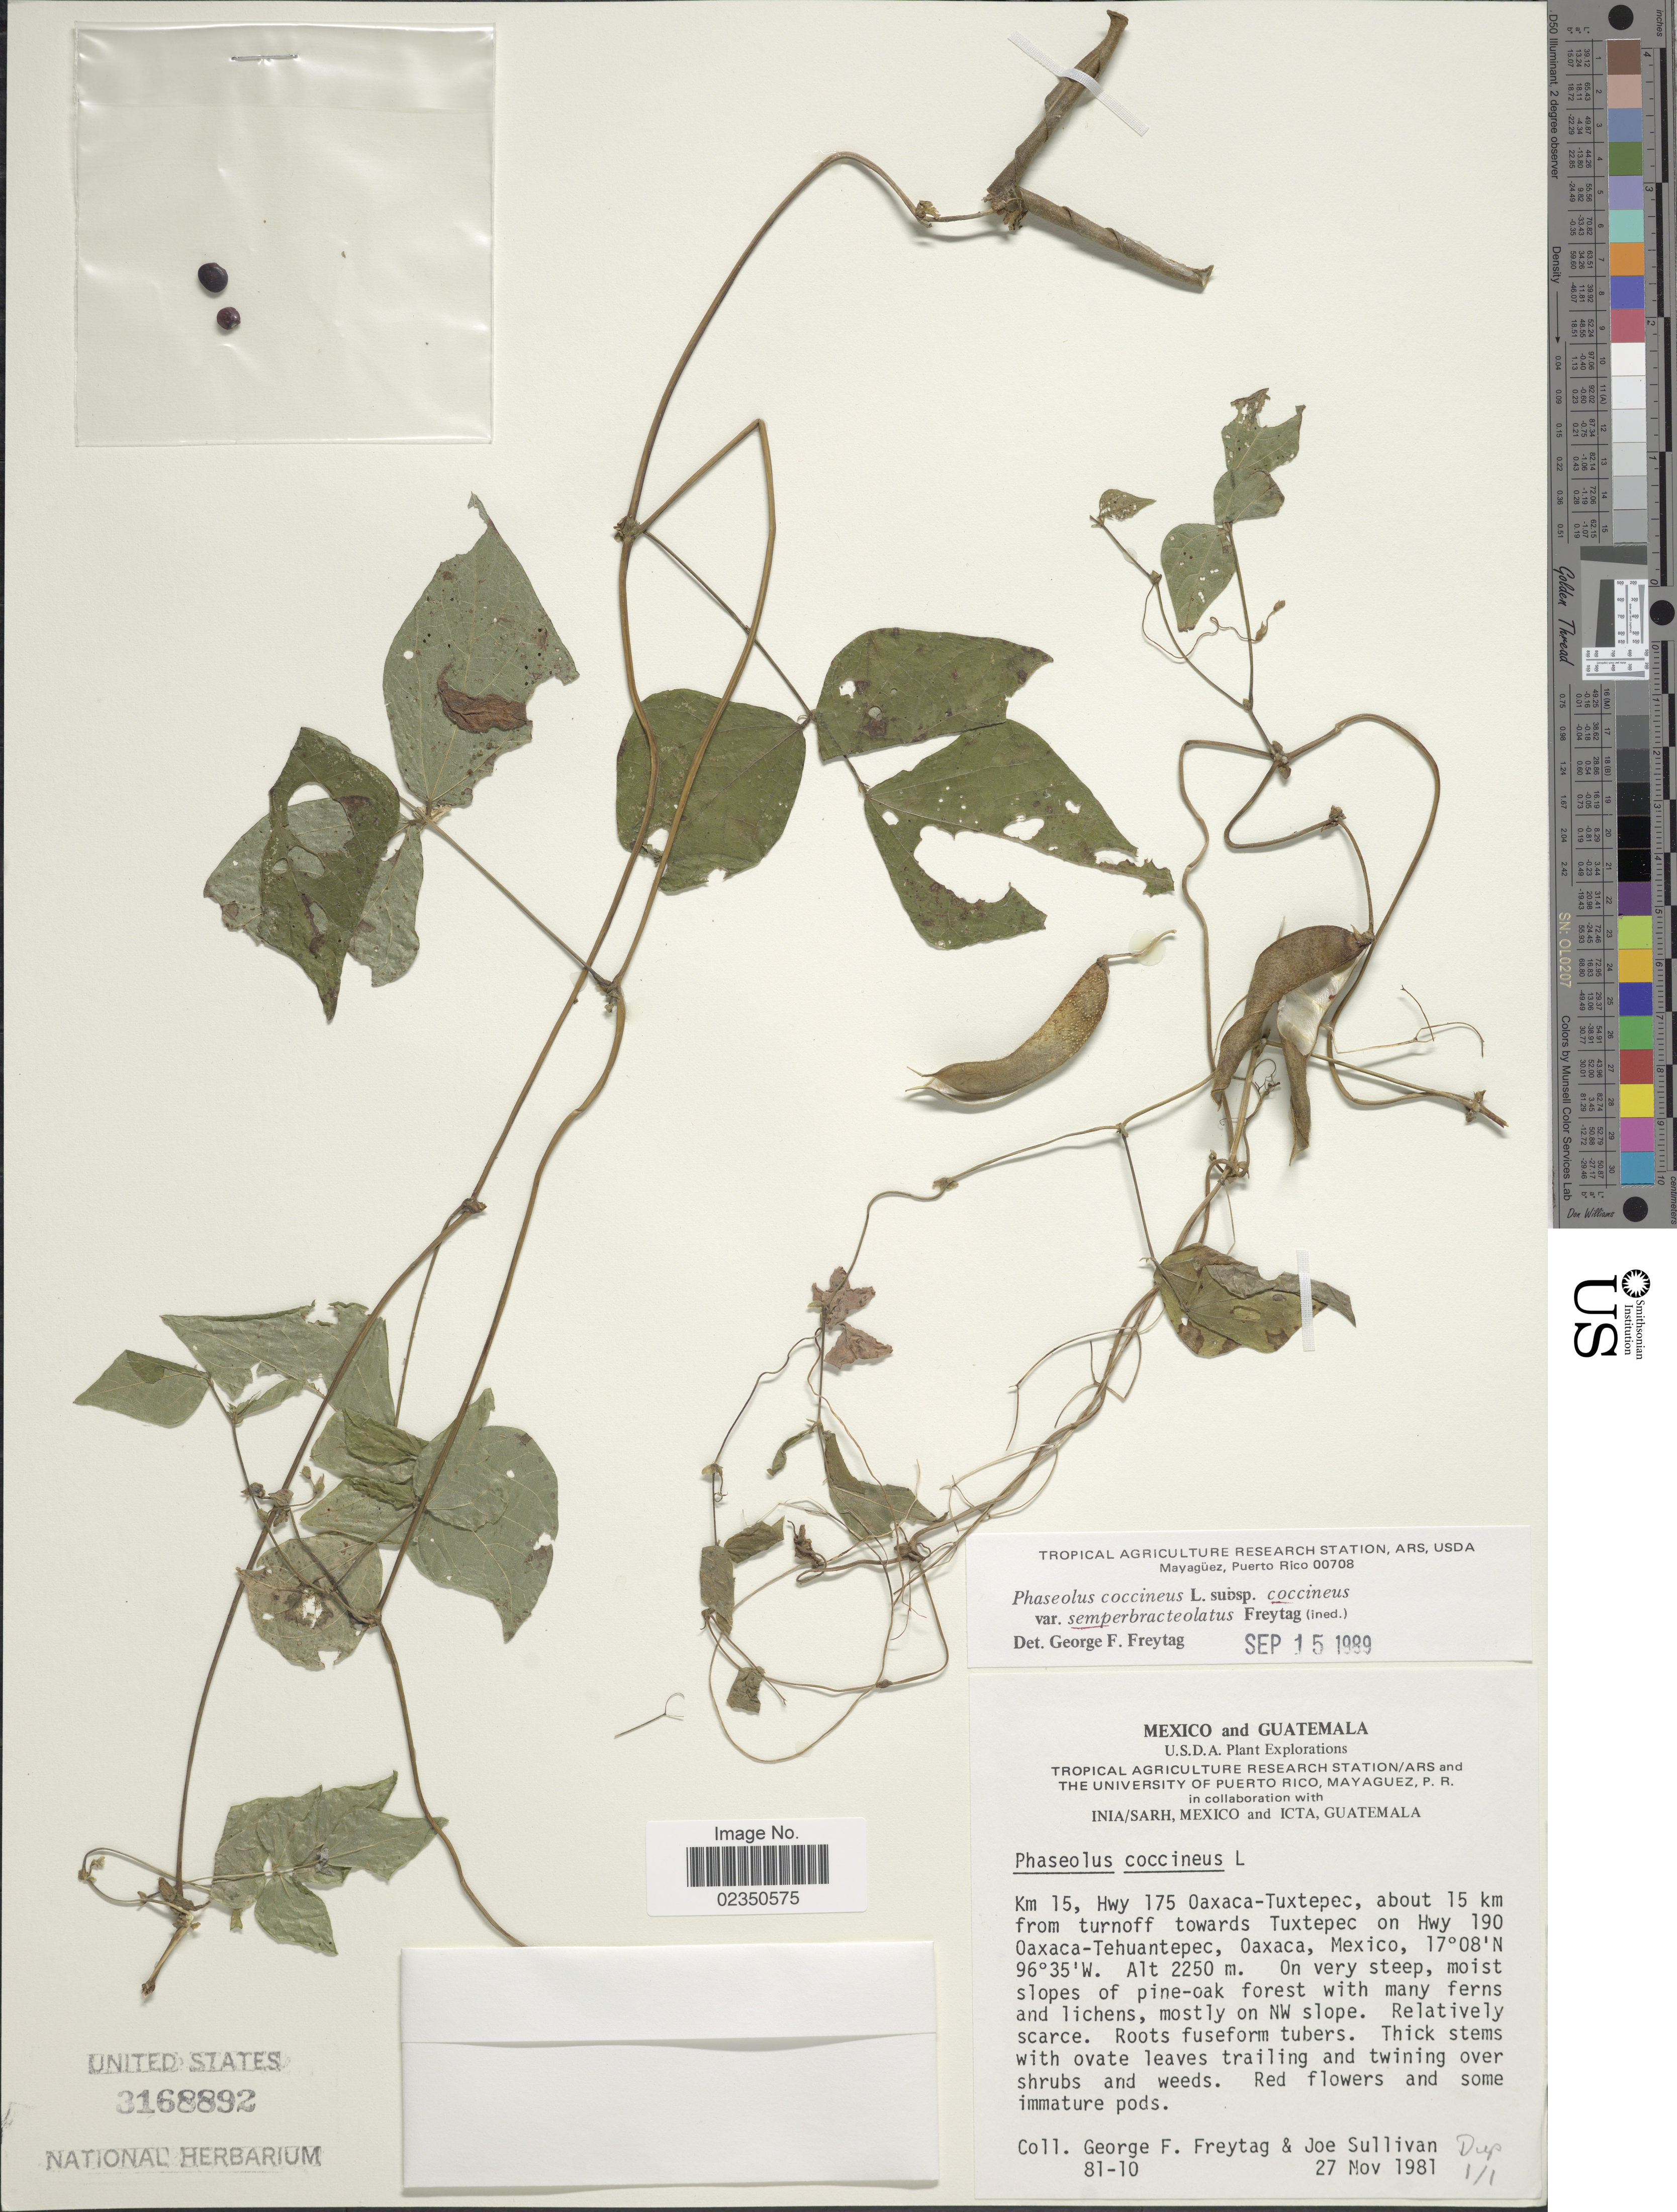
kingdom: Plantae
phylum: Tracheophyta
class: Magnoliopsida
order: Fabales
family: Fabaceae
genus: Phaseolus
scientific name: Phaseolus coccineus var. semperbracteolatus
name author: Freytag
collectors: G. F. Freytag & J. Sullivan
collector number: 81-10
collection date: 1981-11-27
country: Mexico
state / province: Oaxaca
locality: Km 15, Hwy 175 Oaxaca-Tuxtepec, about 15 km from turnoff towards Tuxtepec on Hwy 190 Oaxaca-Tehuantepec, on very steep, moist slopes.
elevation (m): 2250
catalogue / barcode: US 3168892